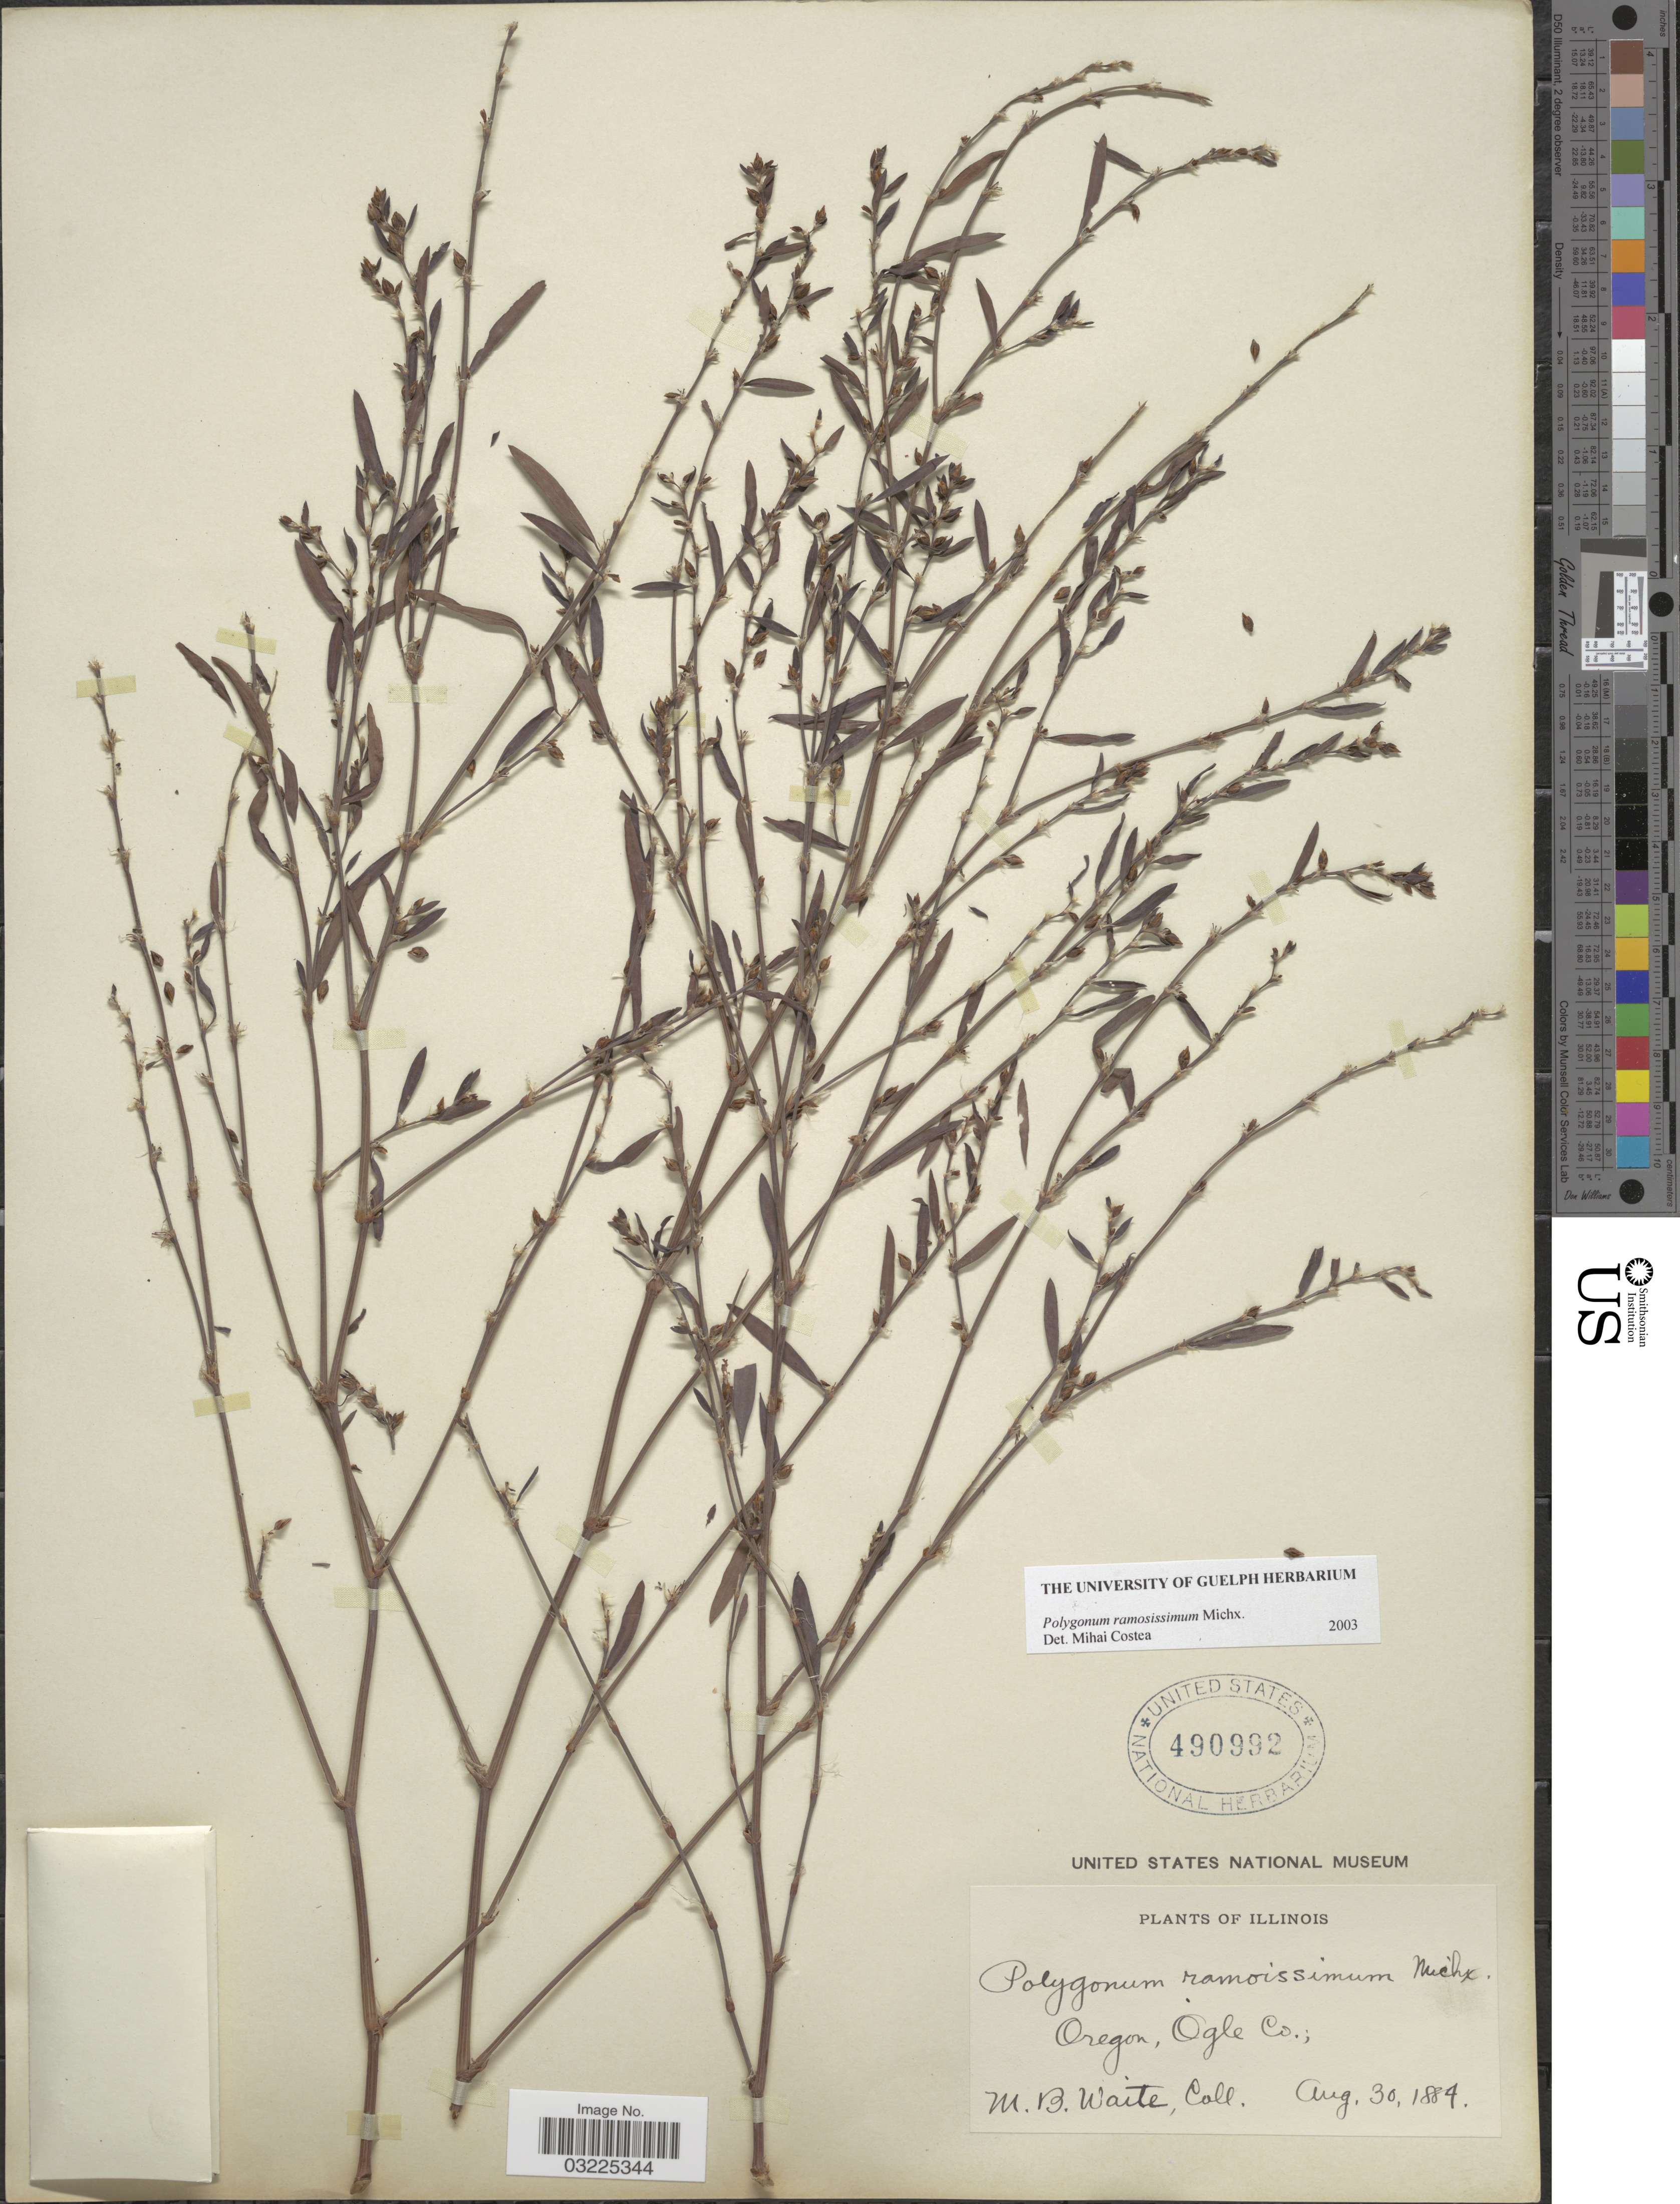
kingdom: Plantae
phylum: Tracheophyta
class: Magnoliopsida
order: Caryophyllales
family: Polygonaceae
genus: Polygonum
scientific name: Polygonum ramosissimum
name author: Michx.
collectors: M. B. Waite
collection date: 1884-08-30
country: United States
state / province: Oregon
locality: Ogle Co.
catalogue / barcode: US 490992